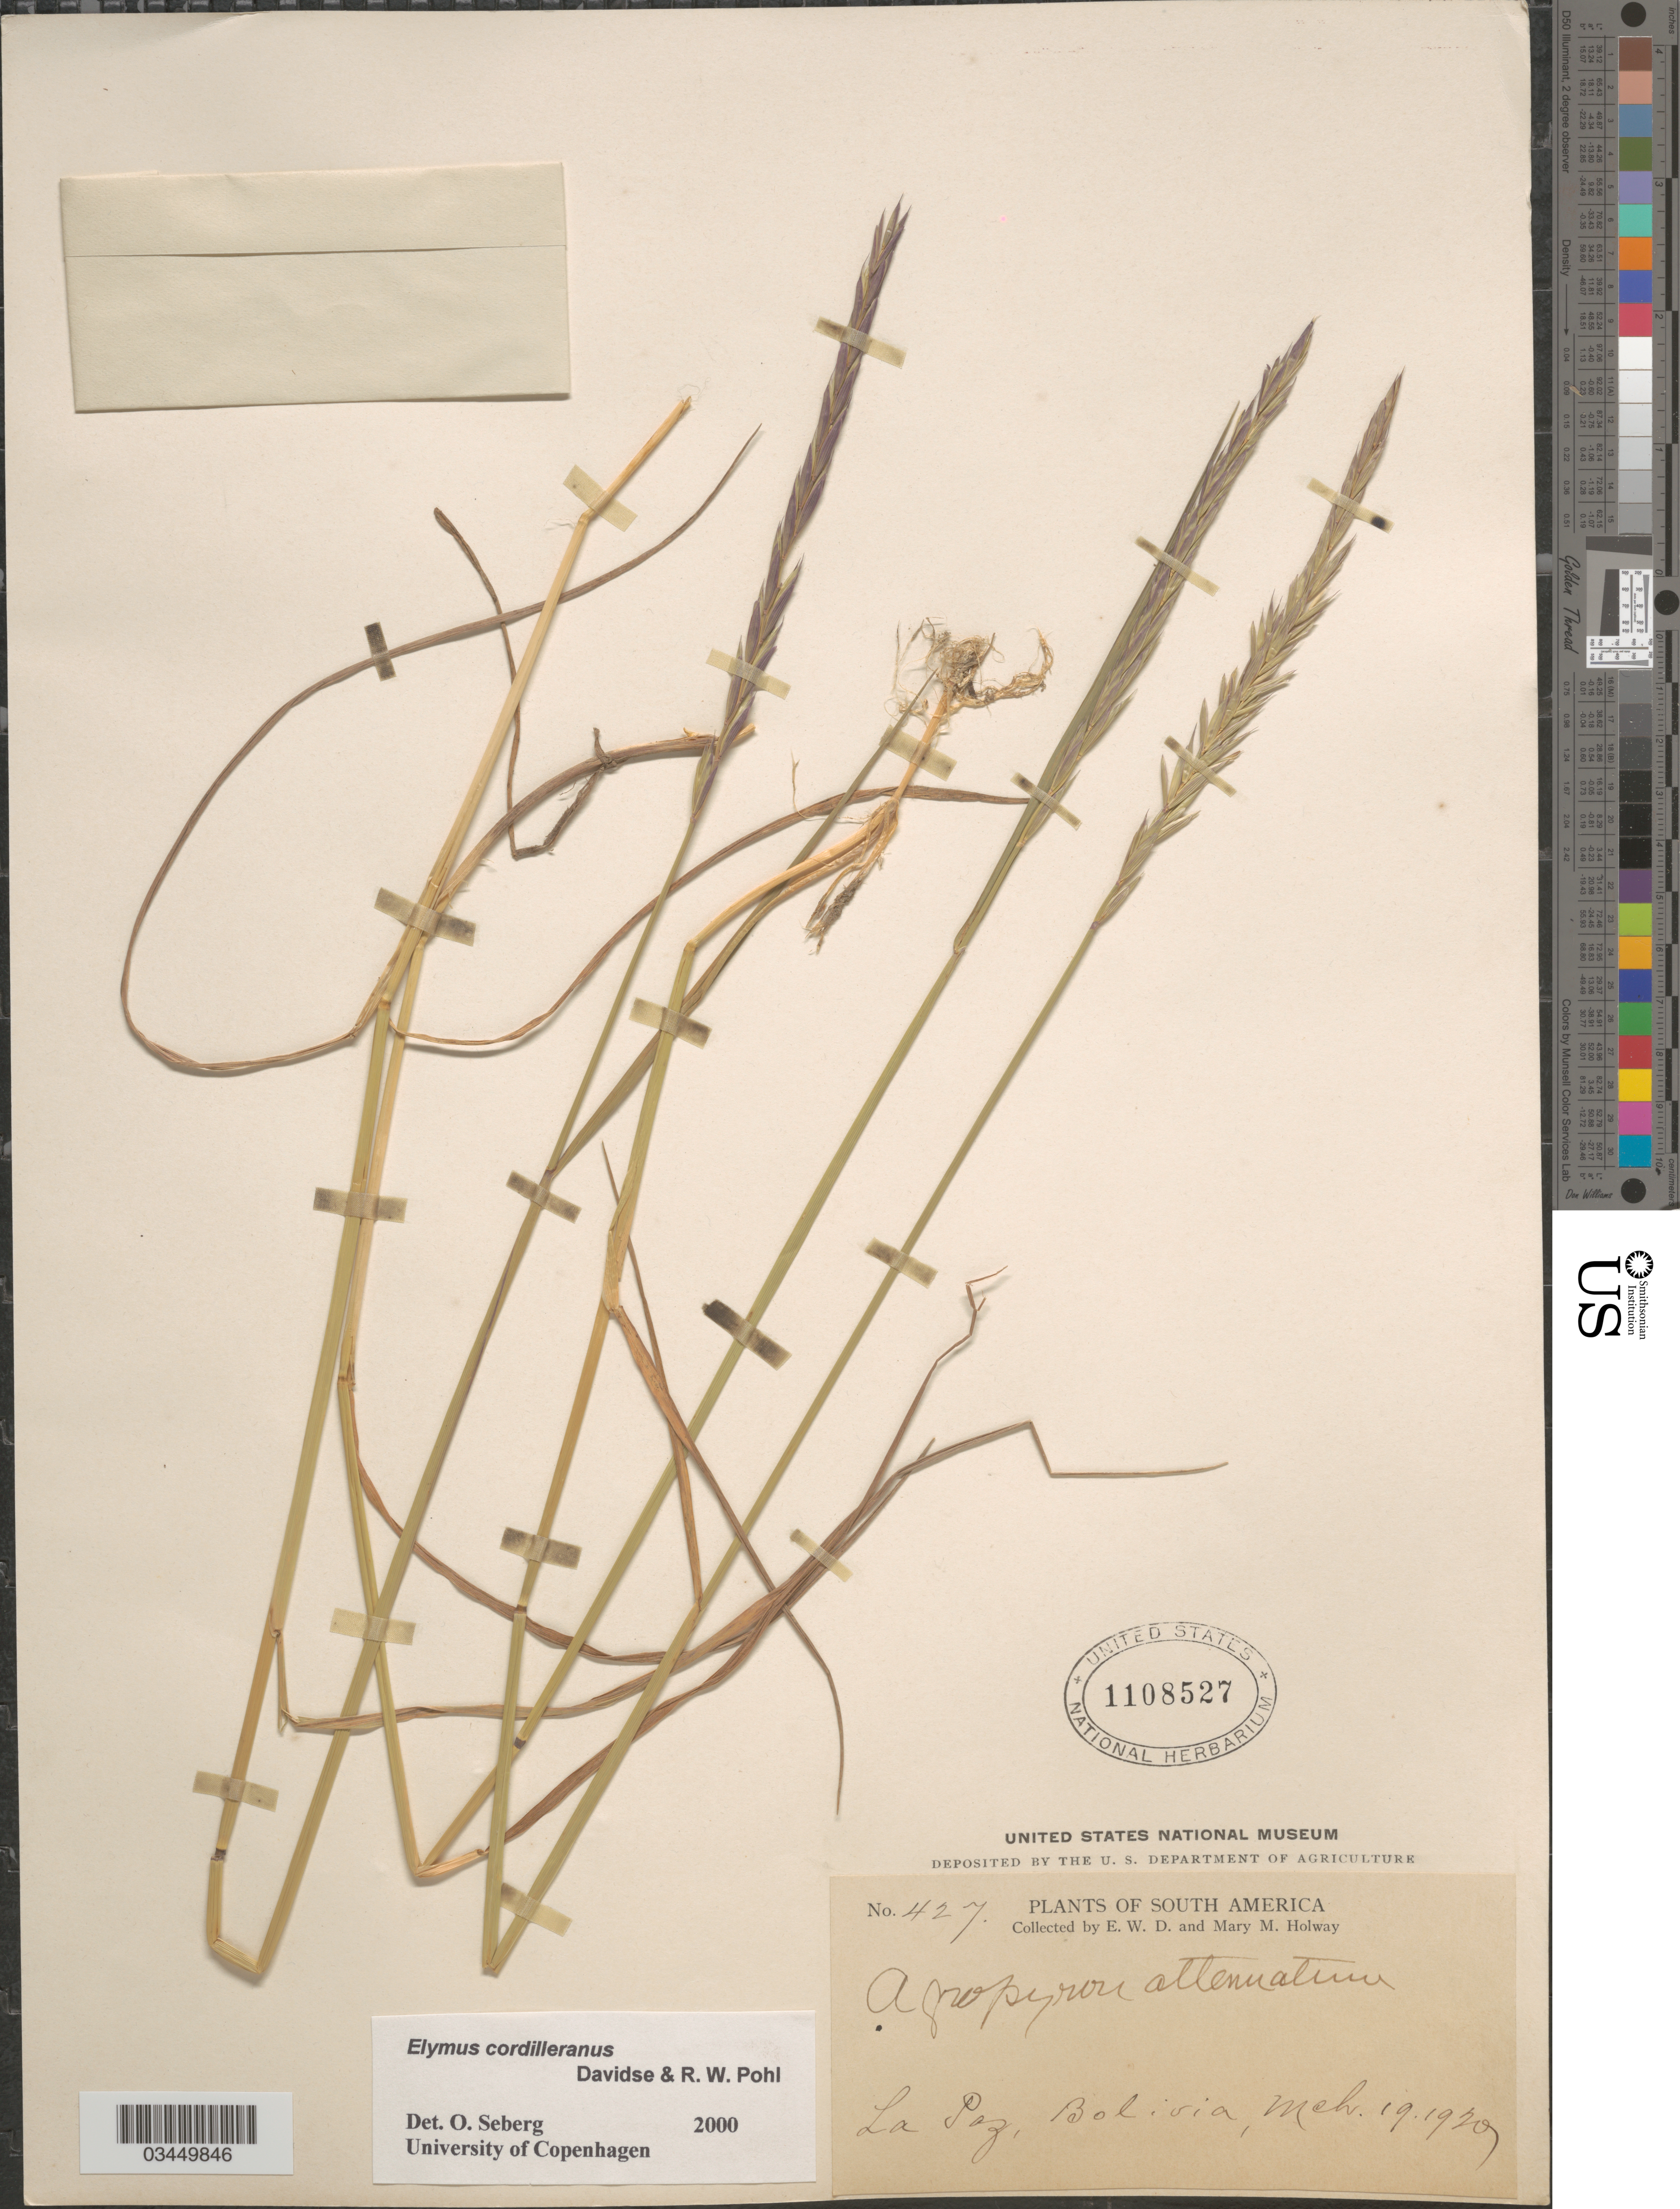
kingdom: Plantae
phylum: Tracheophyta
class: Liliopsida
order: Poales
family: Poaceae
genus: Elymus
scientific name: Elymus cordilleranus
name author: Davidse & R.W. Pohl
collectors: E. W. D. Holway & M. M. Holway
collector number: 427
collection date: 1920-03-19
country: Bolivia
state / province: La Paz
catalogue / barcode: US 1108527